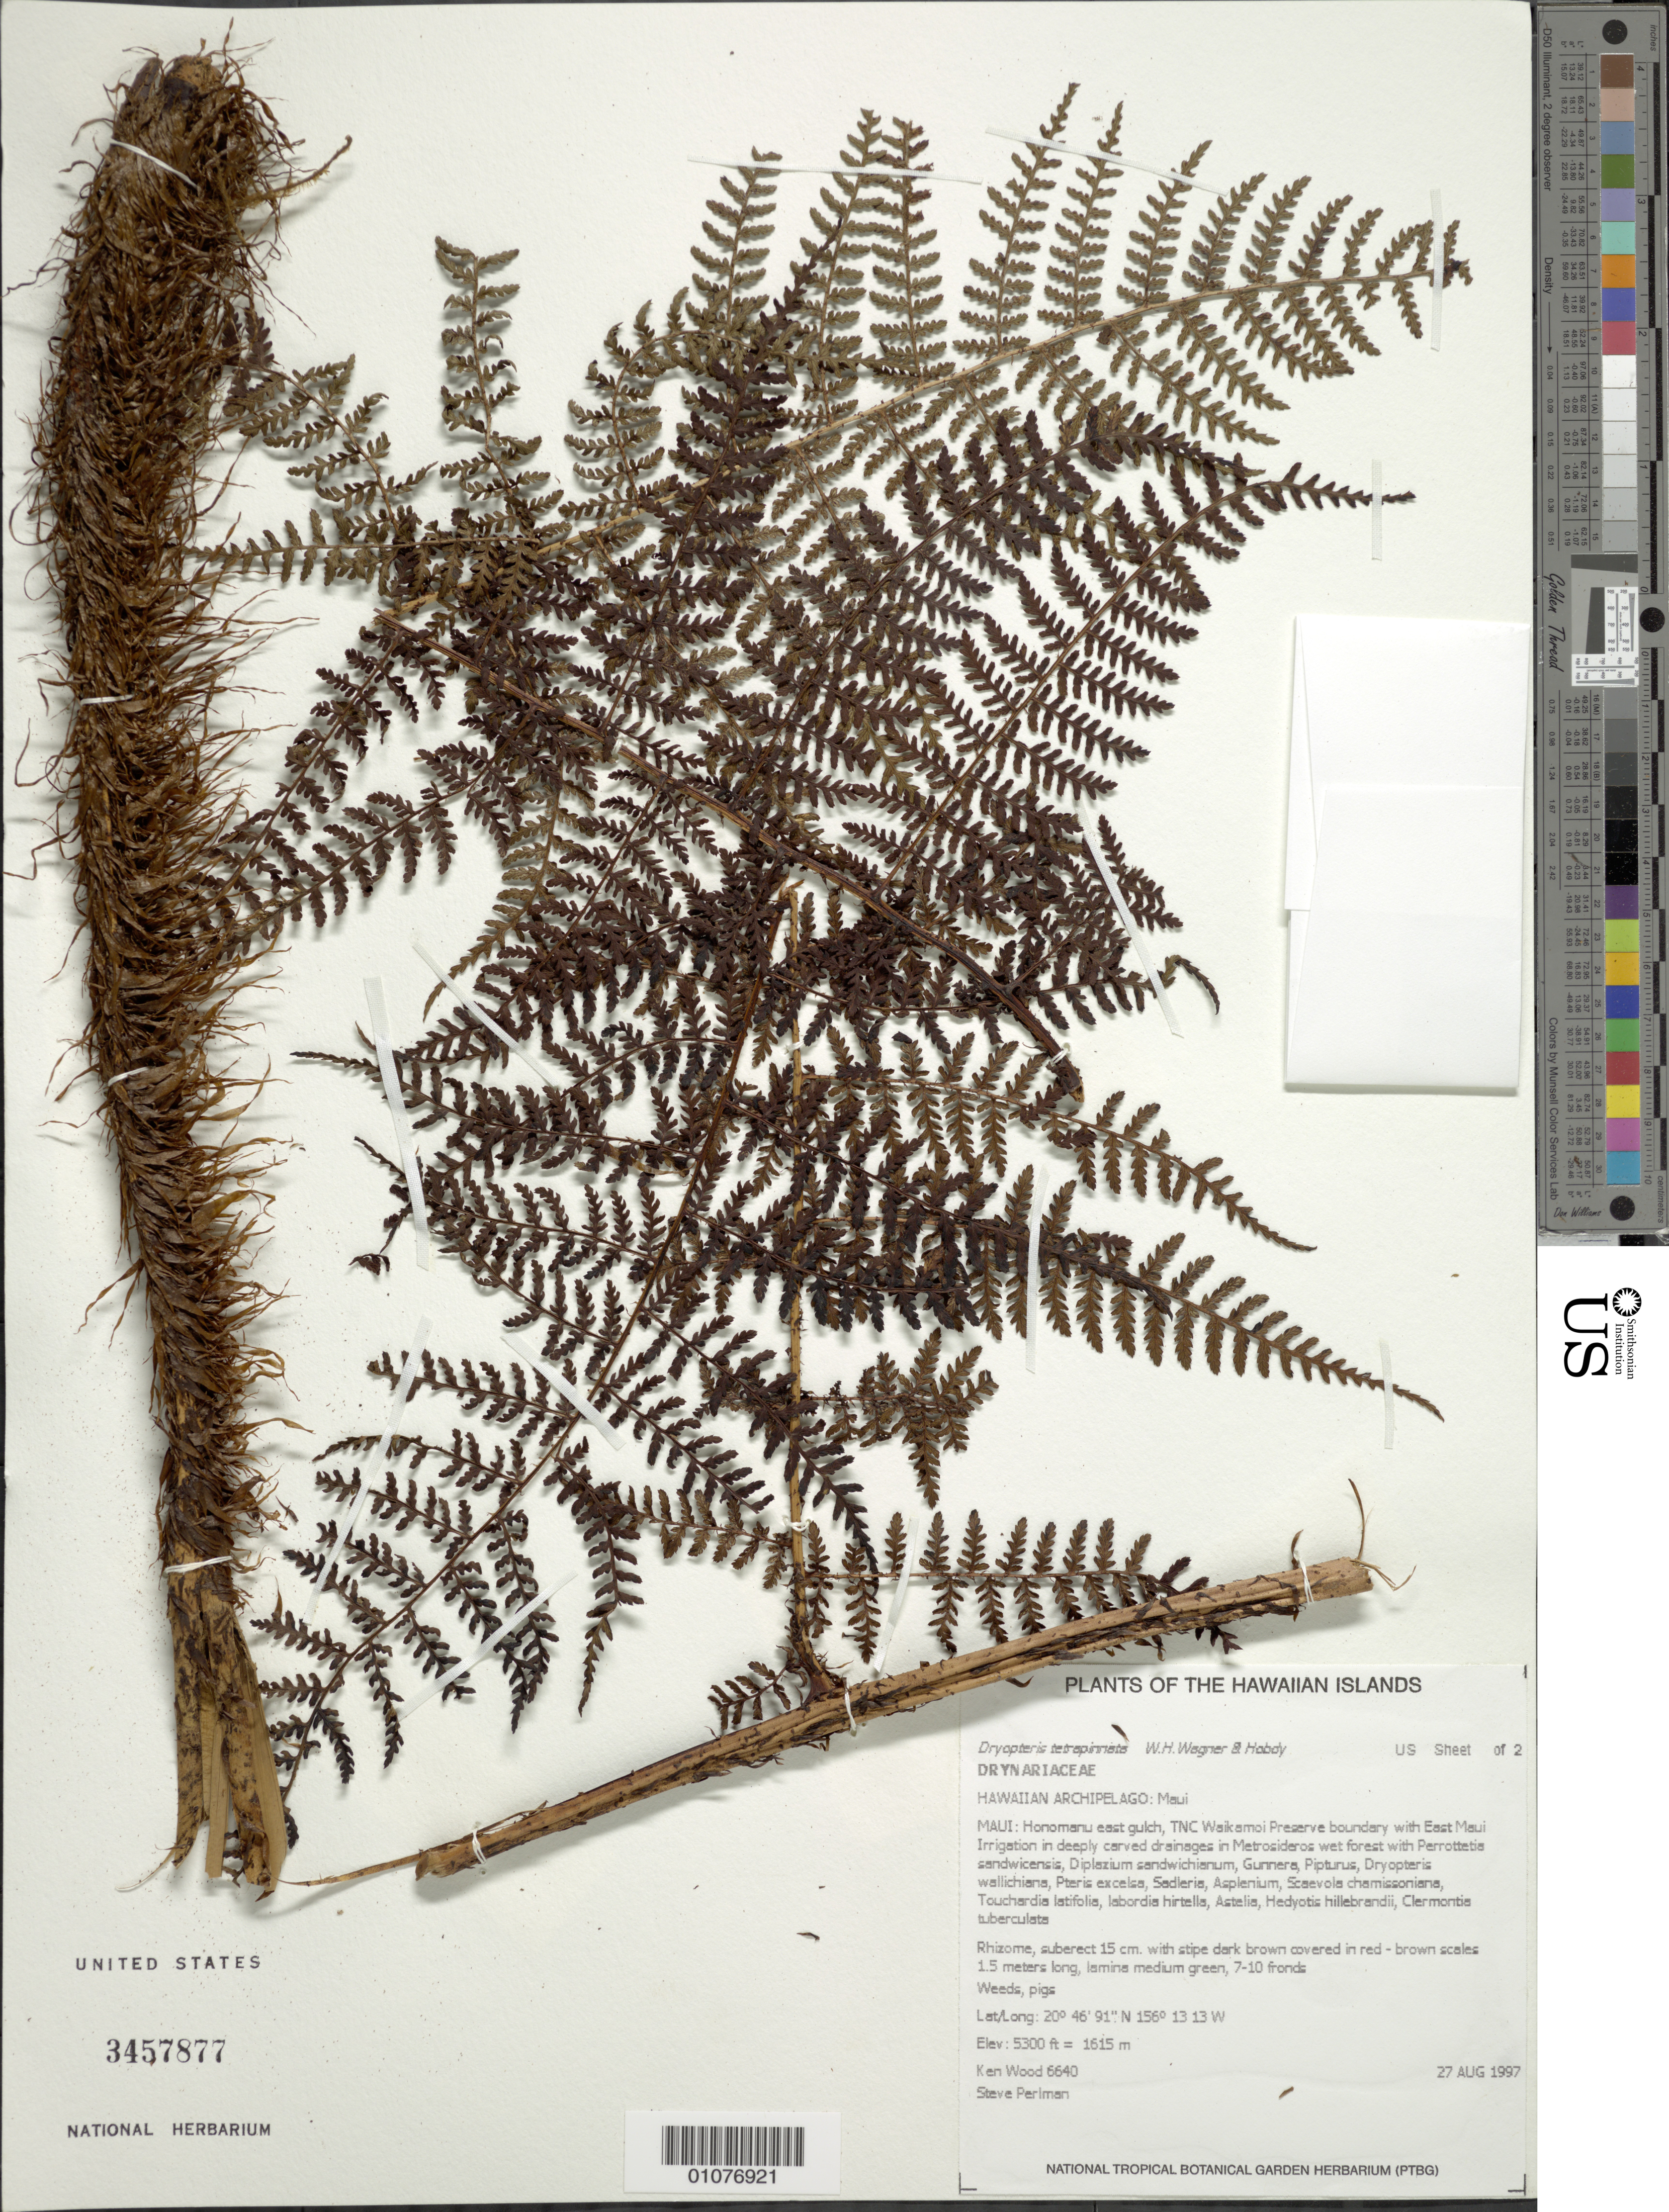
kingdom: Plantae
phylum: Tracheophyta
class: Polypodiopsida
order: Polypodiales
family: Dryopteridaceae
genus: Dryopteris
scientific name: Dryopteris tetrapinnata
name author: W.H. Wagner & Hobdy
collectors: K. R. Wood & S. P. Perlman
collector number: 6640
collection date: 1997-08-27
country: United States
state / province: Hawaii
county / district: Maui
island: Maui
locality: Honomanu E gulch, TNC Waikamoi Preserve boundary w/ E Maui Irrigation in deeply carved drainages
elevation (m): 1615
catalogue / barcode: US 3457877